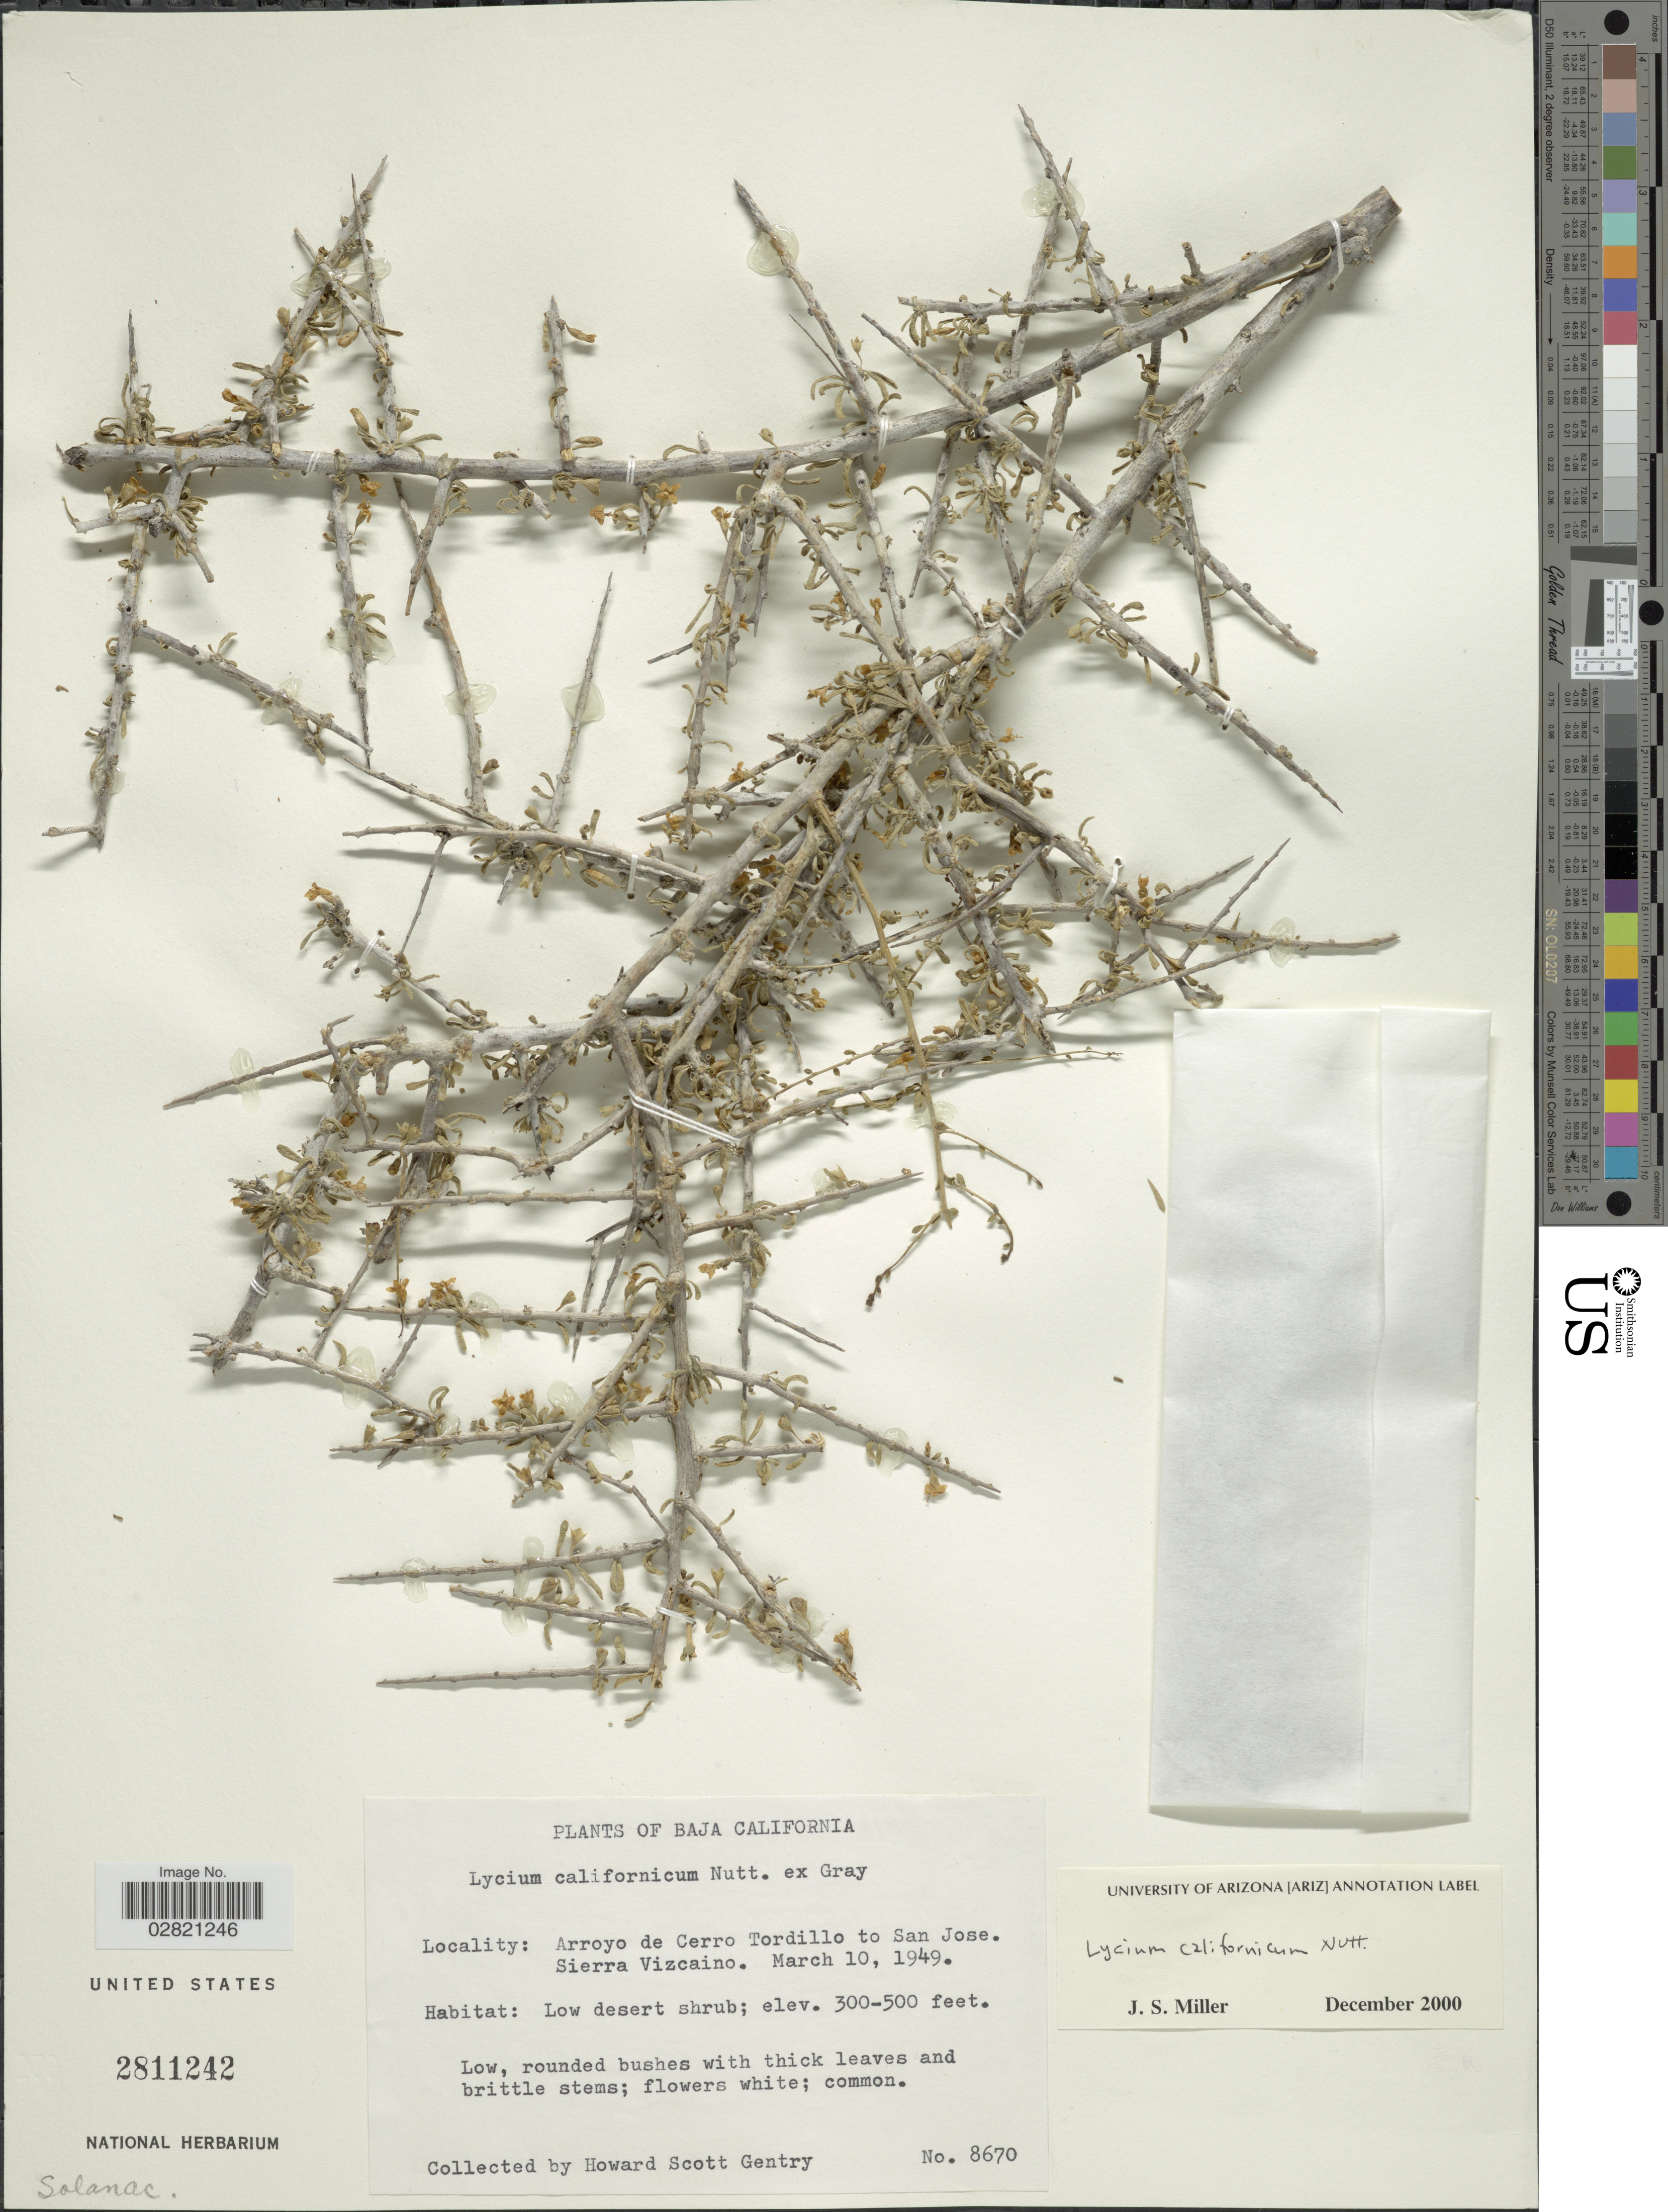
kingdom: Plantae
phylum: Tracheophyta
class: Magnoliopsida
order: Solanales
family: Solanaceae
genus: Lycium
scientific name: Lycium californicum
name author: Nutt. ex A. Gray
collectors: H. S. Gentry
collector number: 8670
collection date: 1949-03-10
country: Mexico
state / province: Baja California Sur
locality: Arroyo de Cerro Tordillo to San Jose, Sierra Vizcaino.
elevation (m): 91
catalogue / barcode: US 2811242